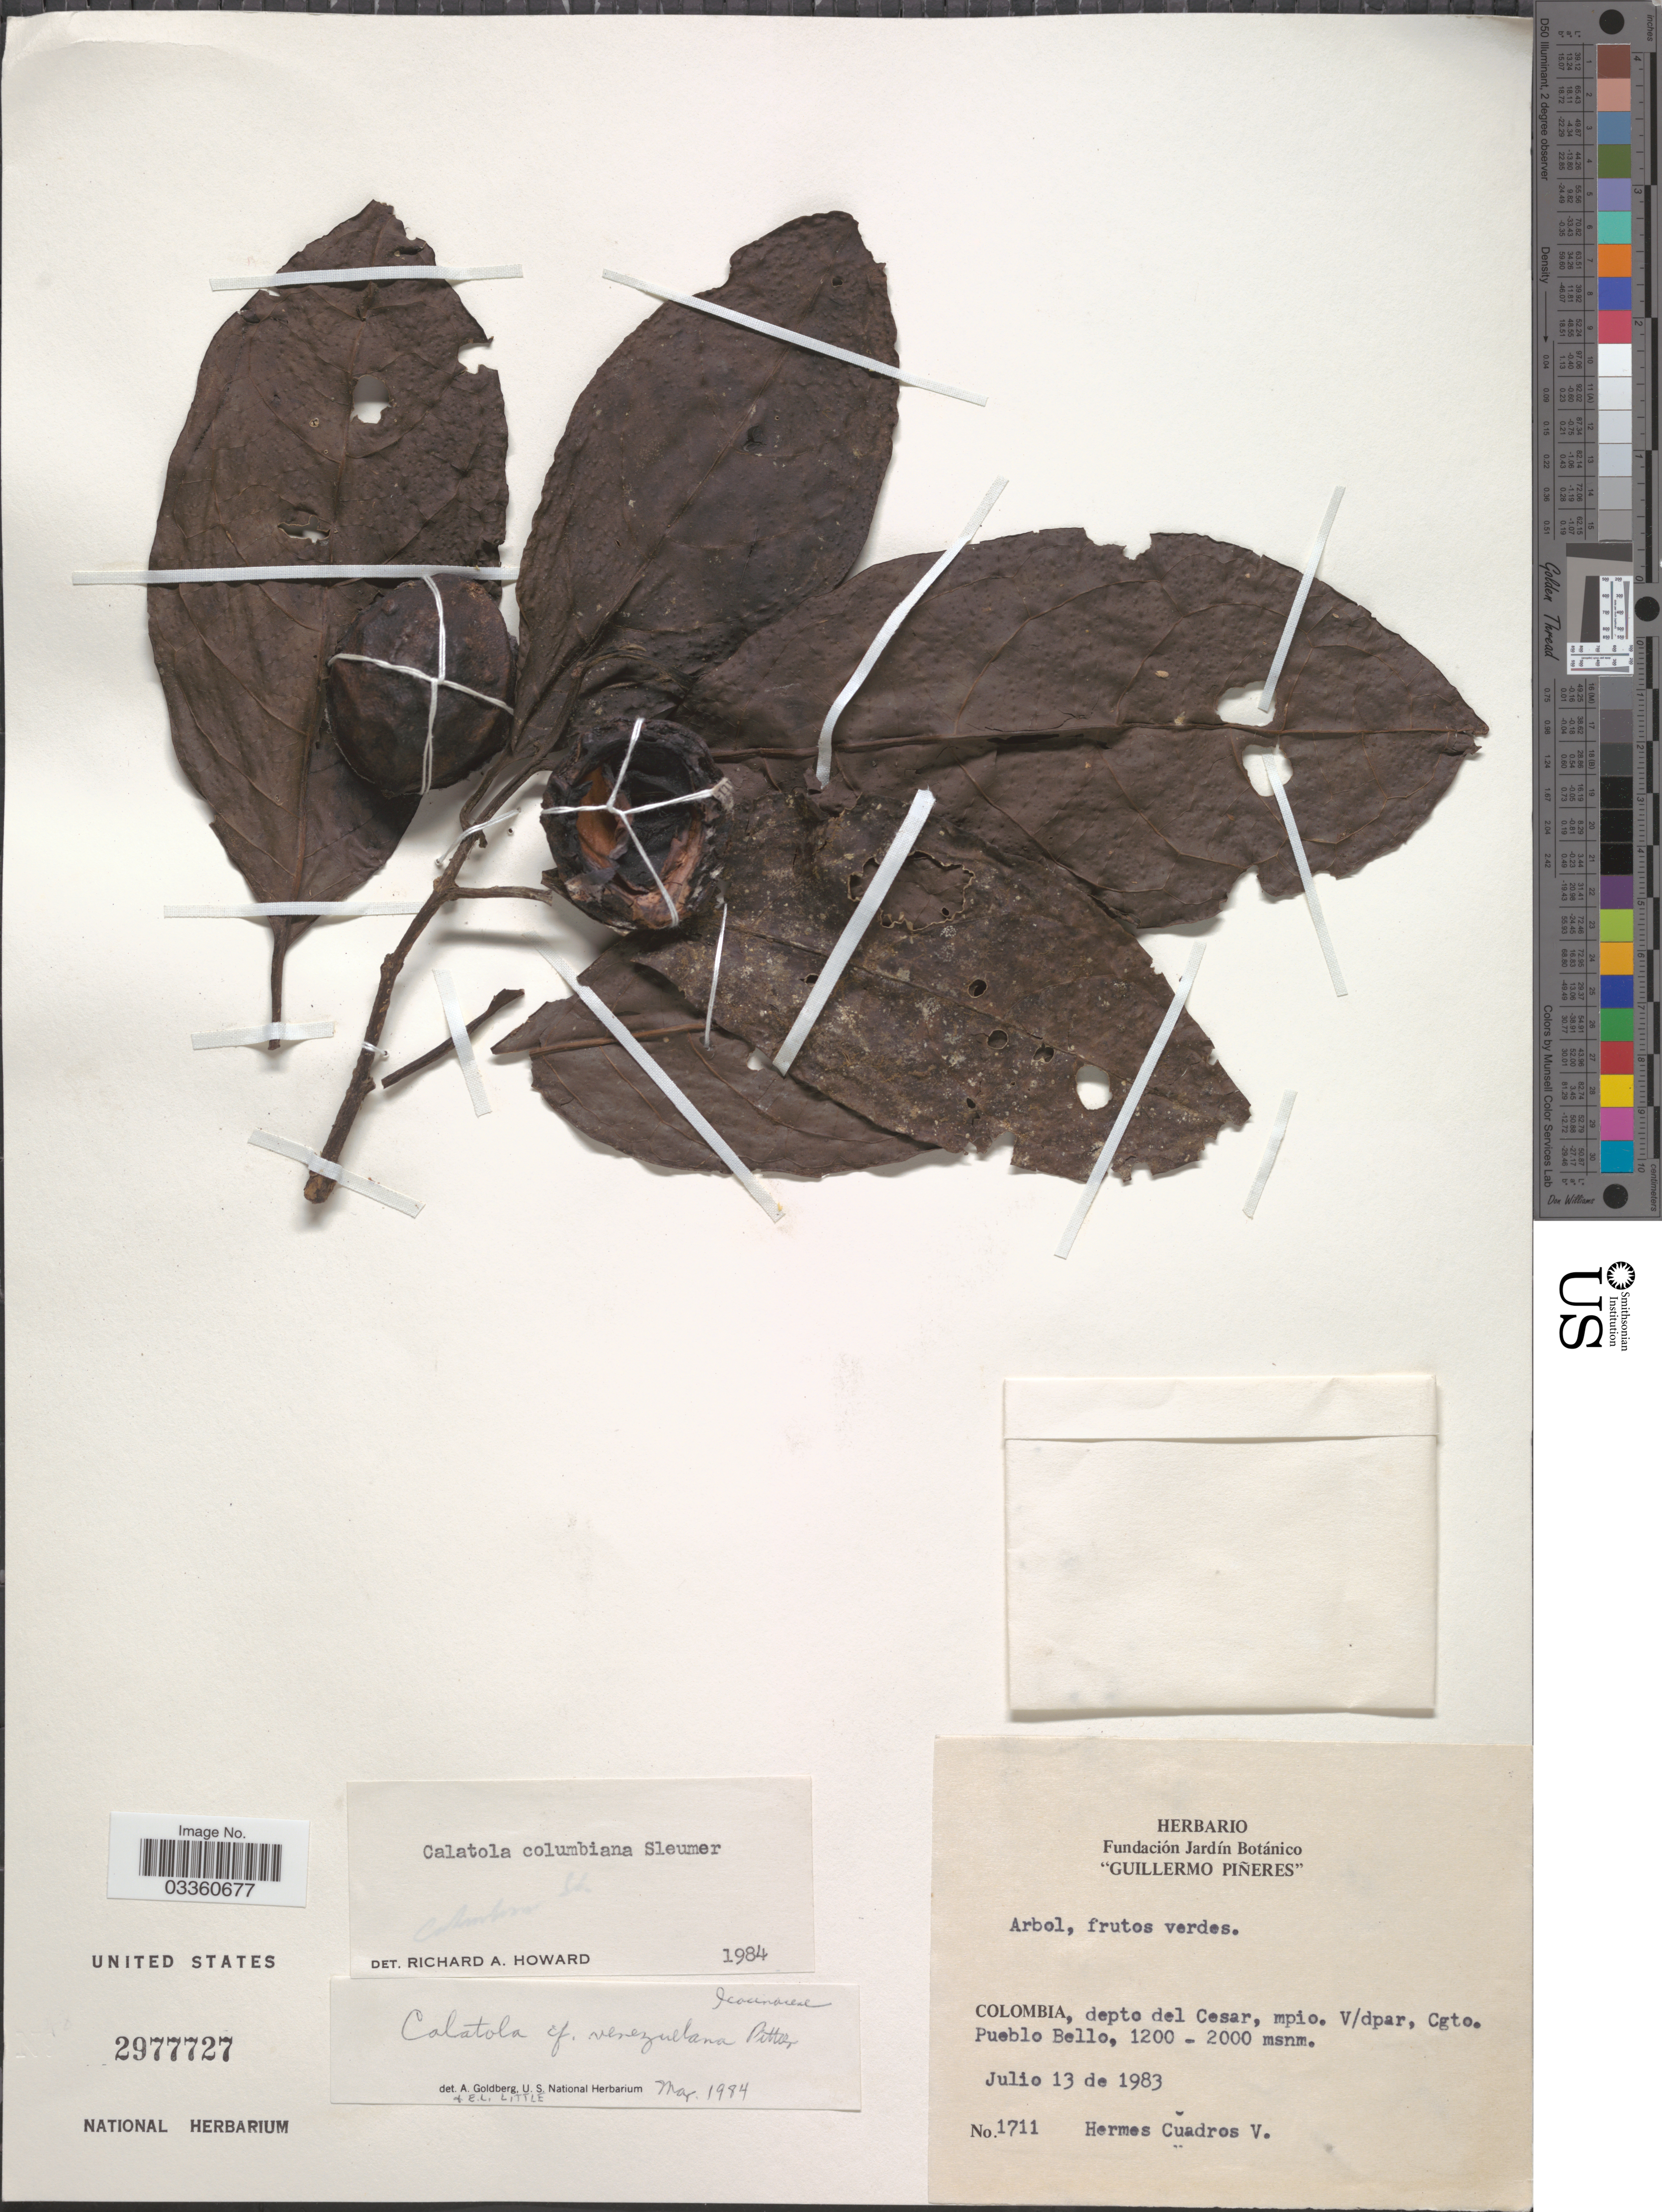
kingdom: Plantae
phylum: Tracheophyta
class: Magnoliopsida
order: Metteniusales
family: Metteniusaceae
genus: Calatola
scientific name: Calatola venezuelana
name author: Pittier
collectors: H. Cuadros V.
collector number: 1711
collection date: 1983-07-13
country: Colombia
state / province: Cesar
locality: Depto del Cesar, mpio. V/dpar, Cgto Pueblo Bello.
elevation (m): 1200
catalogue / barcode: US 2977727